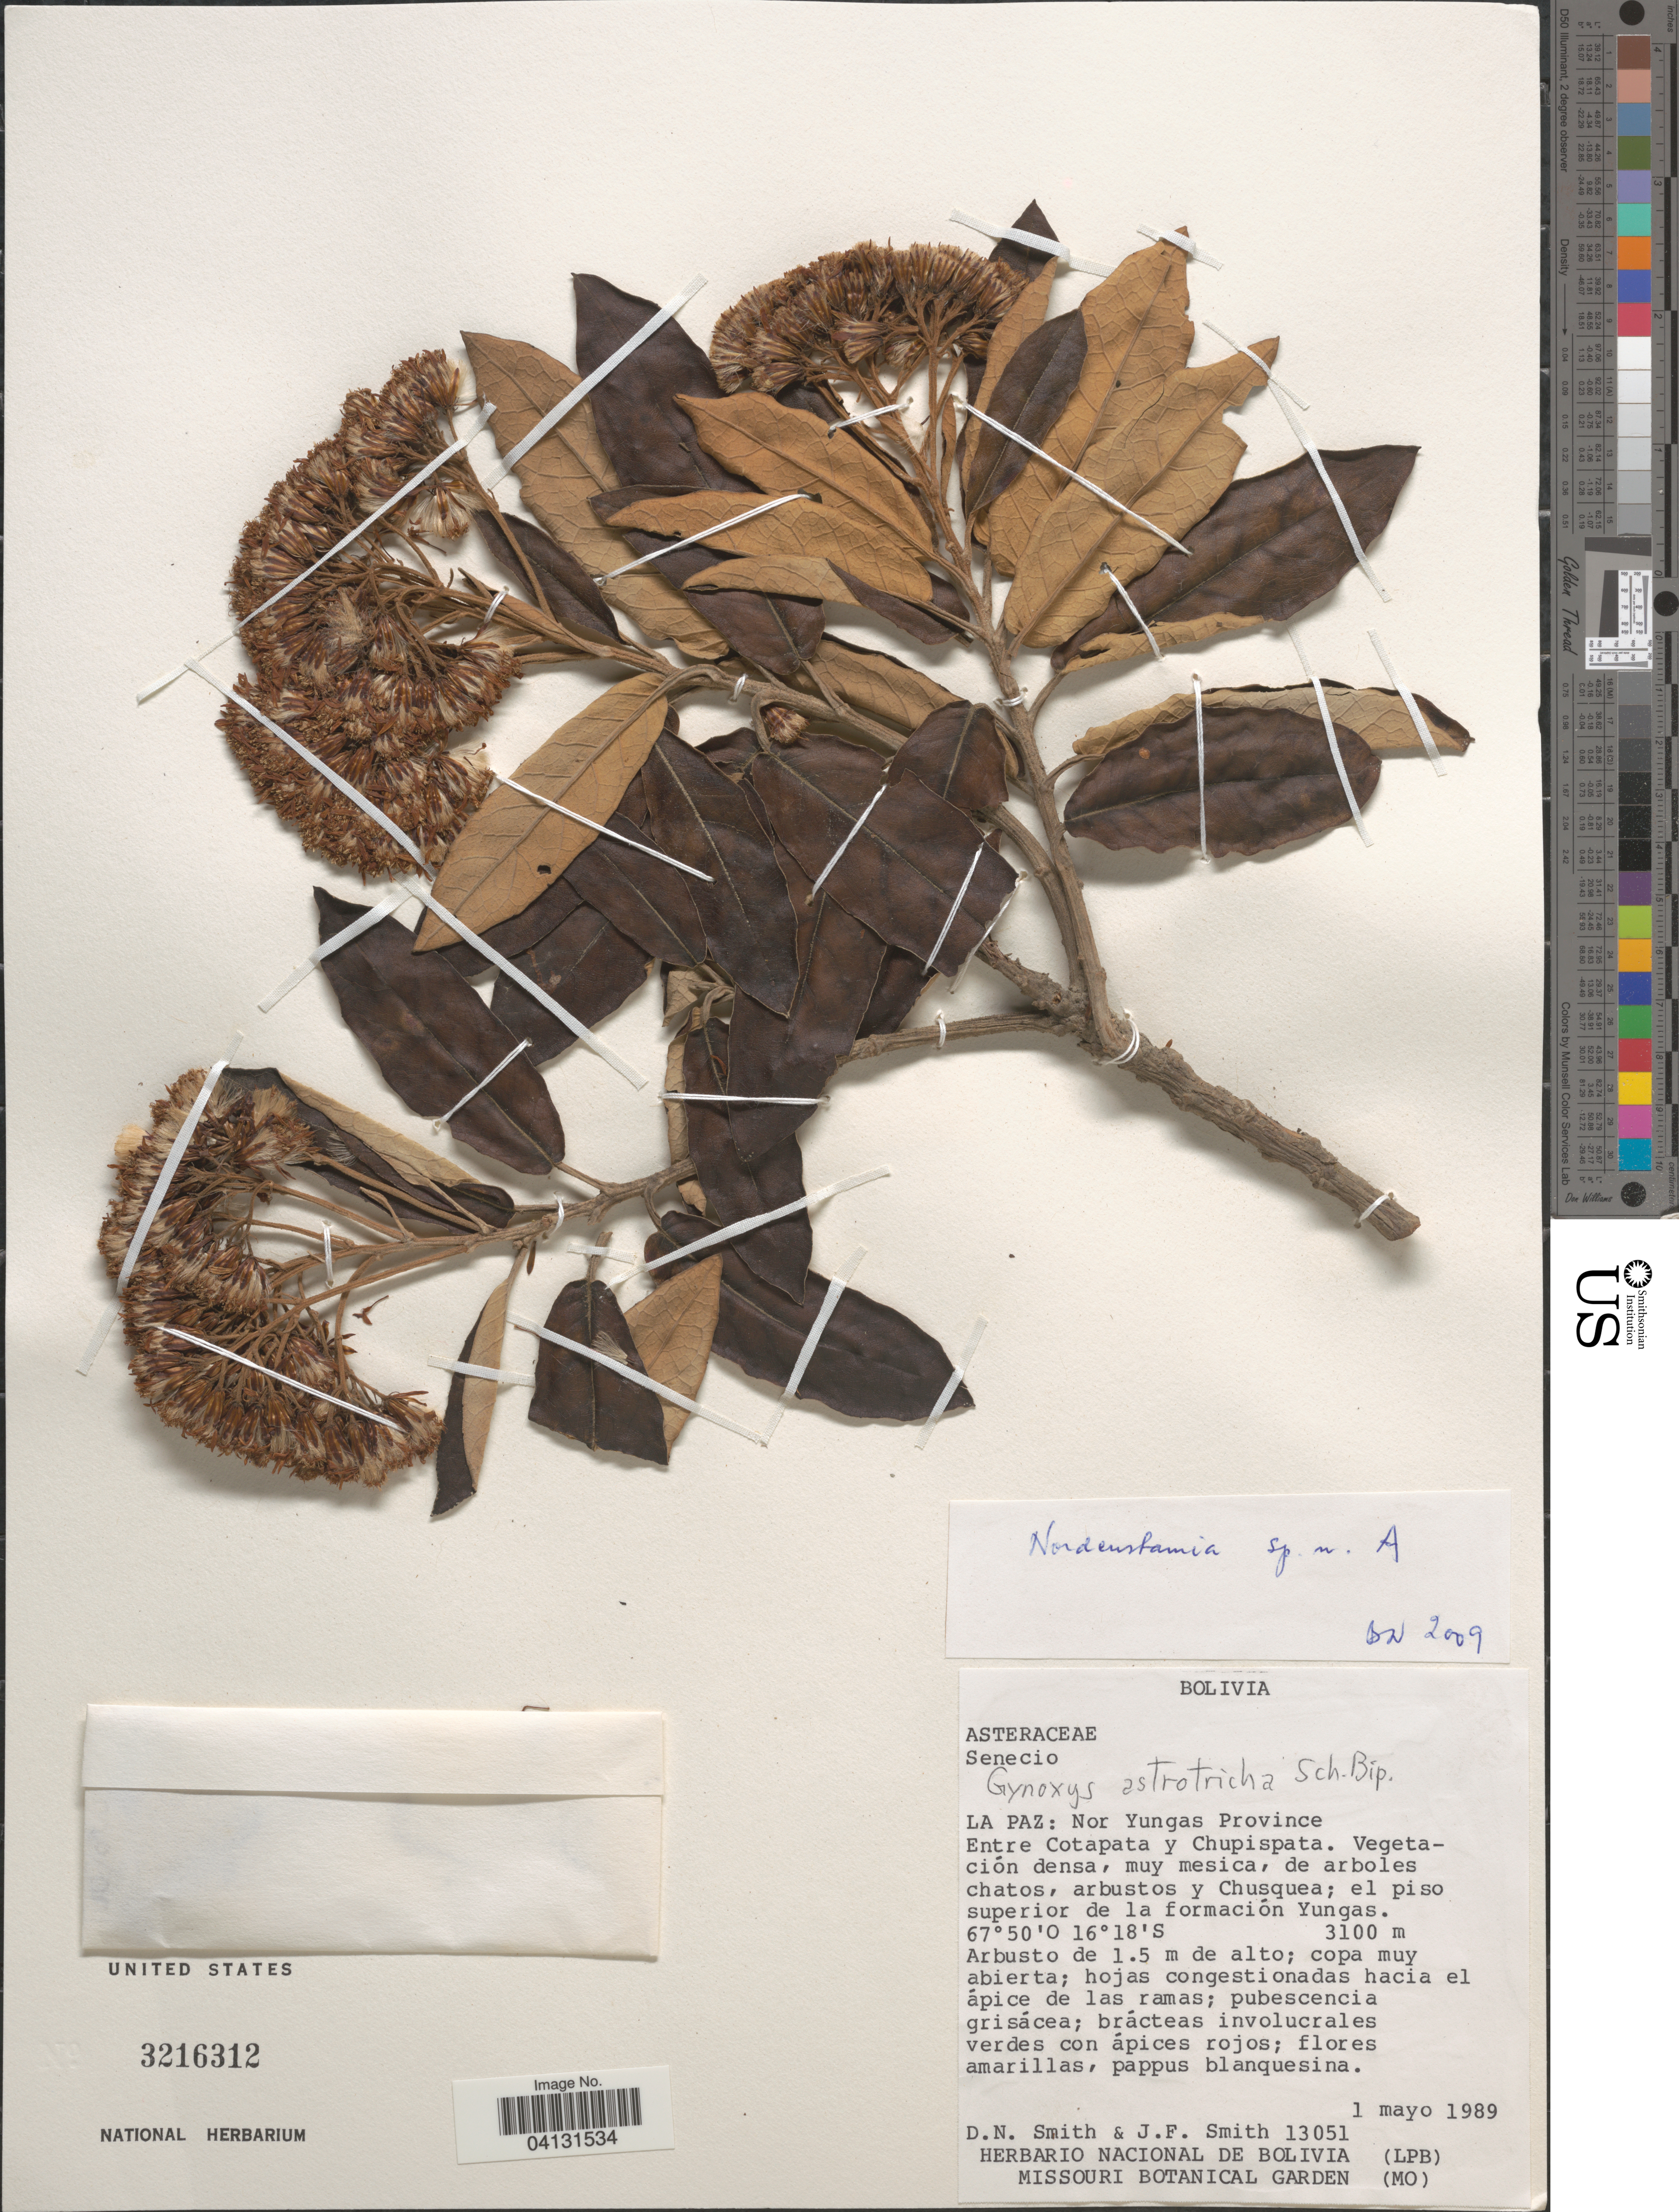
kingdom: Plantae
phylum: Tracheophyta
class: Magnoliopsida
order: Asterales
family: Asteraceae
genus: Nordenstamia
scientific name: Nordenstamia sp.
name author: Lundin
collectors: D. Smith & J. Smith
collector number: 13051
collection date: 1989-05-01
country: Bolivia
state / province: La Paz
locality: Nor Yungas Province. Entre Cotapata y Chupispata. El piso superior de la formación Yungas.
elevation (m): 3100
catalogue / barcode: US 3216312